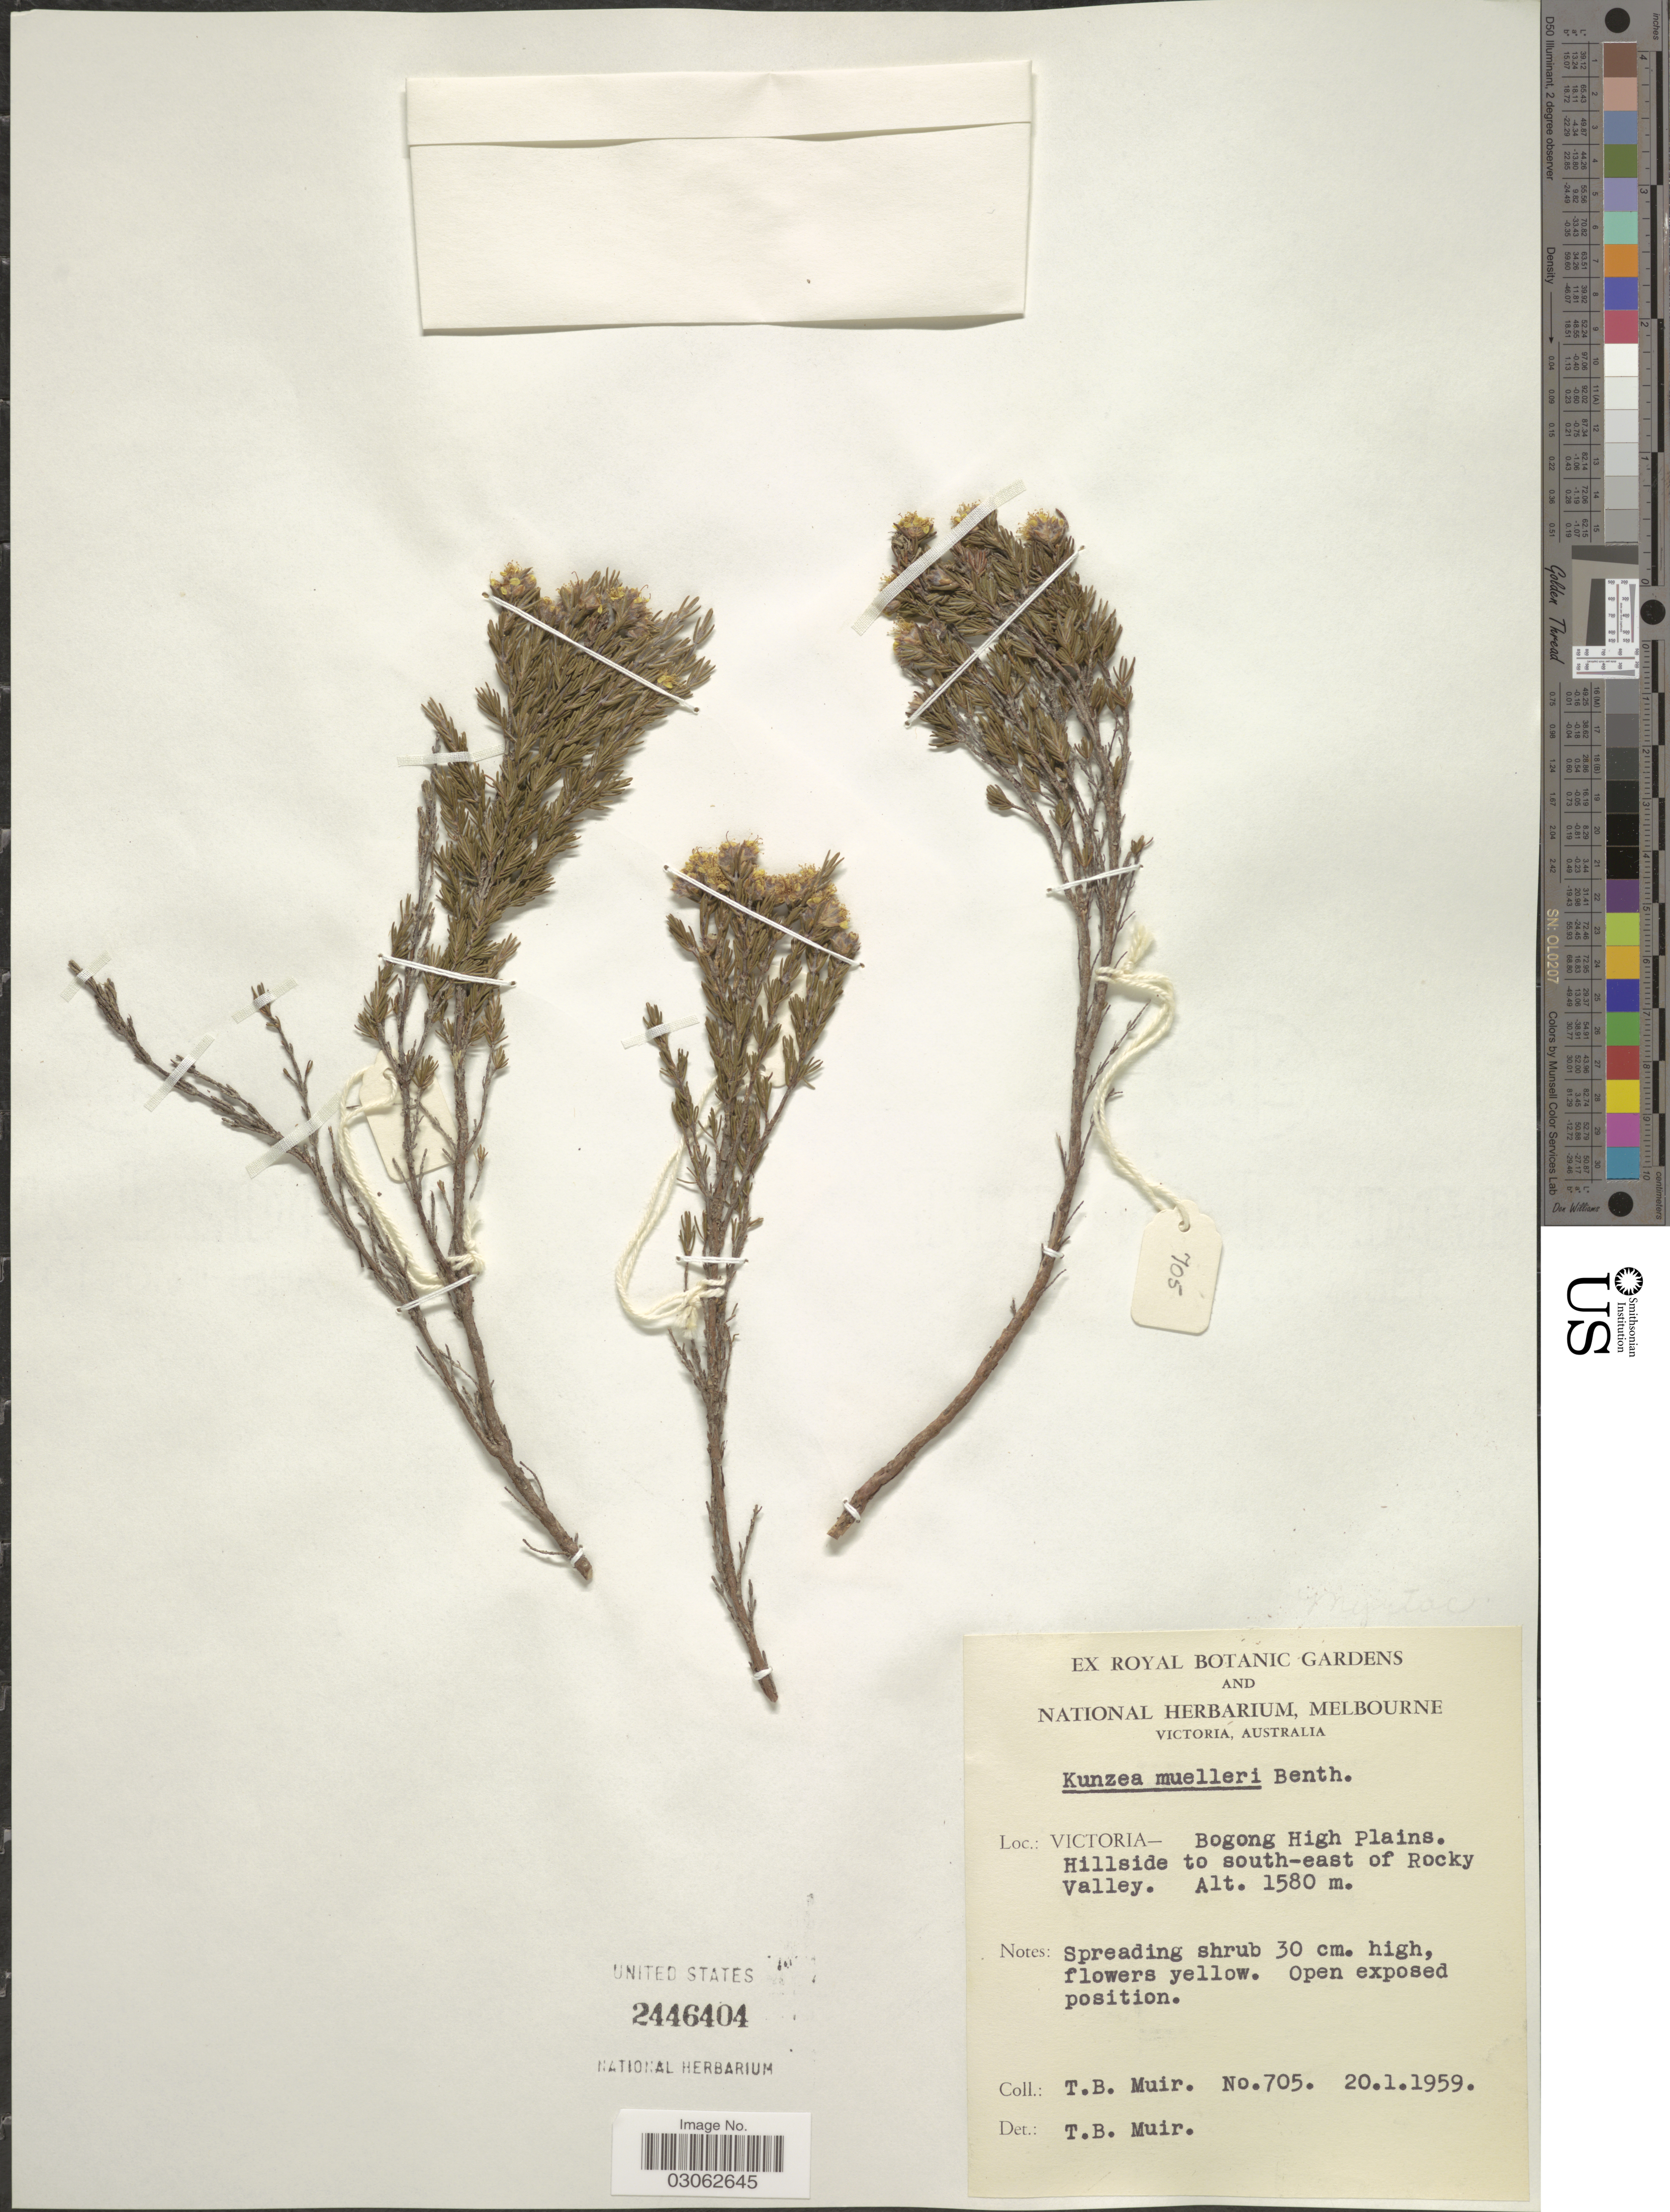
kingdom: Plantae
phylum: Tracheophyta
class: Magnoliopsida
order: Myrtales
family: Myrtaceae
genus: Kunzea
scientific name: Kunzea muelleri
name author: Benth.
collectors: T. Muir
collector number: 705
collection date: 1959-01-20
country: Australia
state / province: Victoria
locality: Victoria - Bogong High Plains. Hillside to south-east of Rocky Valley.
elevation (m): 1580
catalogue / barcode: US 2446404